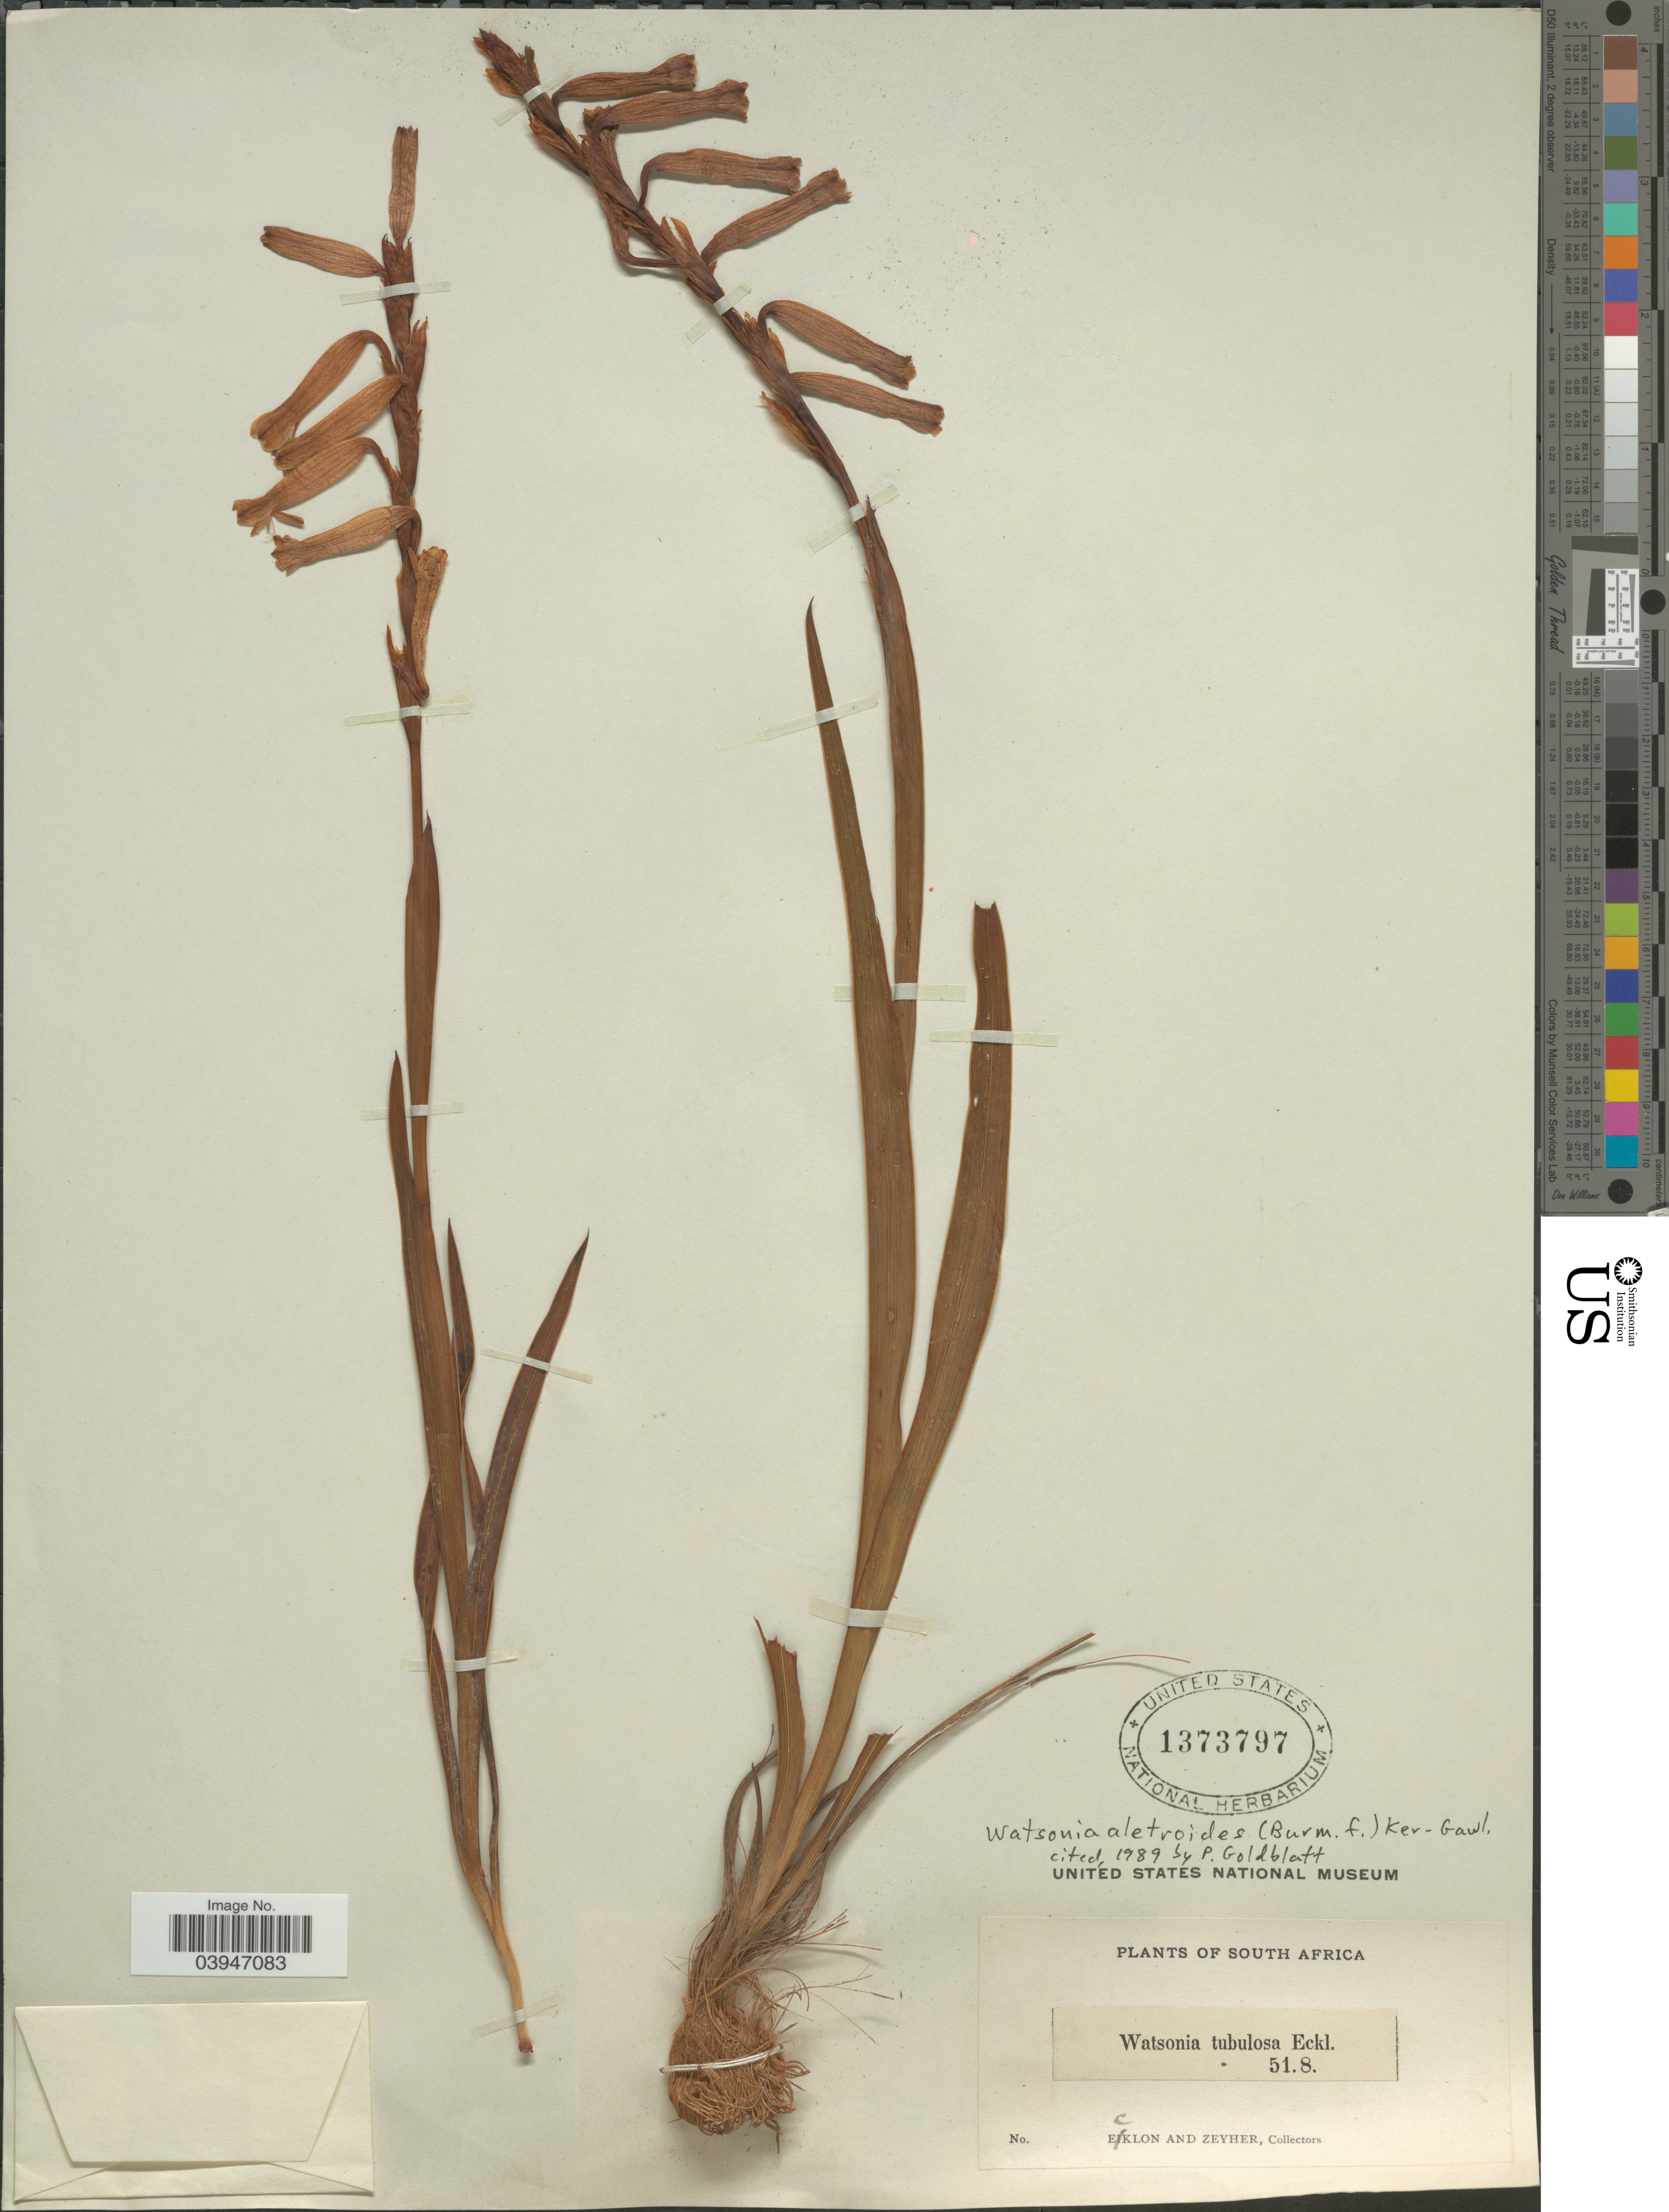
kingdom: Plantae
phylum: Tracheophyta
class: Liliopsida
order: Asparagales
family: Iridaceae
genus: Watsonia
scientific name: Watsonia aletroides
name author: (Burm. f.) Ker Gawl.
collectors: -. Ecklon & -. Zeyher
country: South Africa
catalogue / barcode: US 1373797